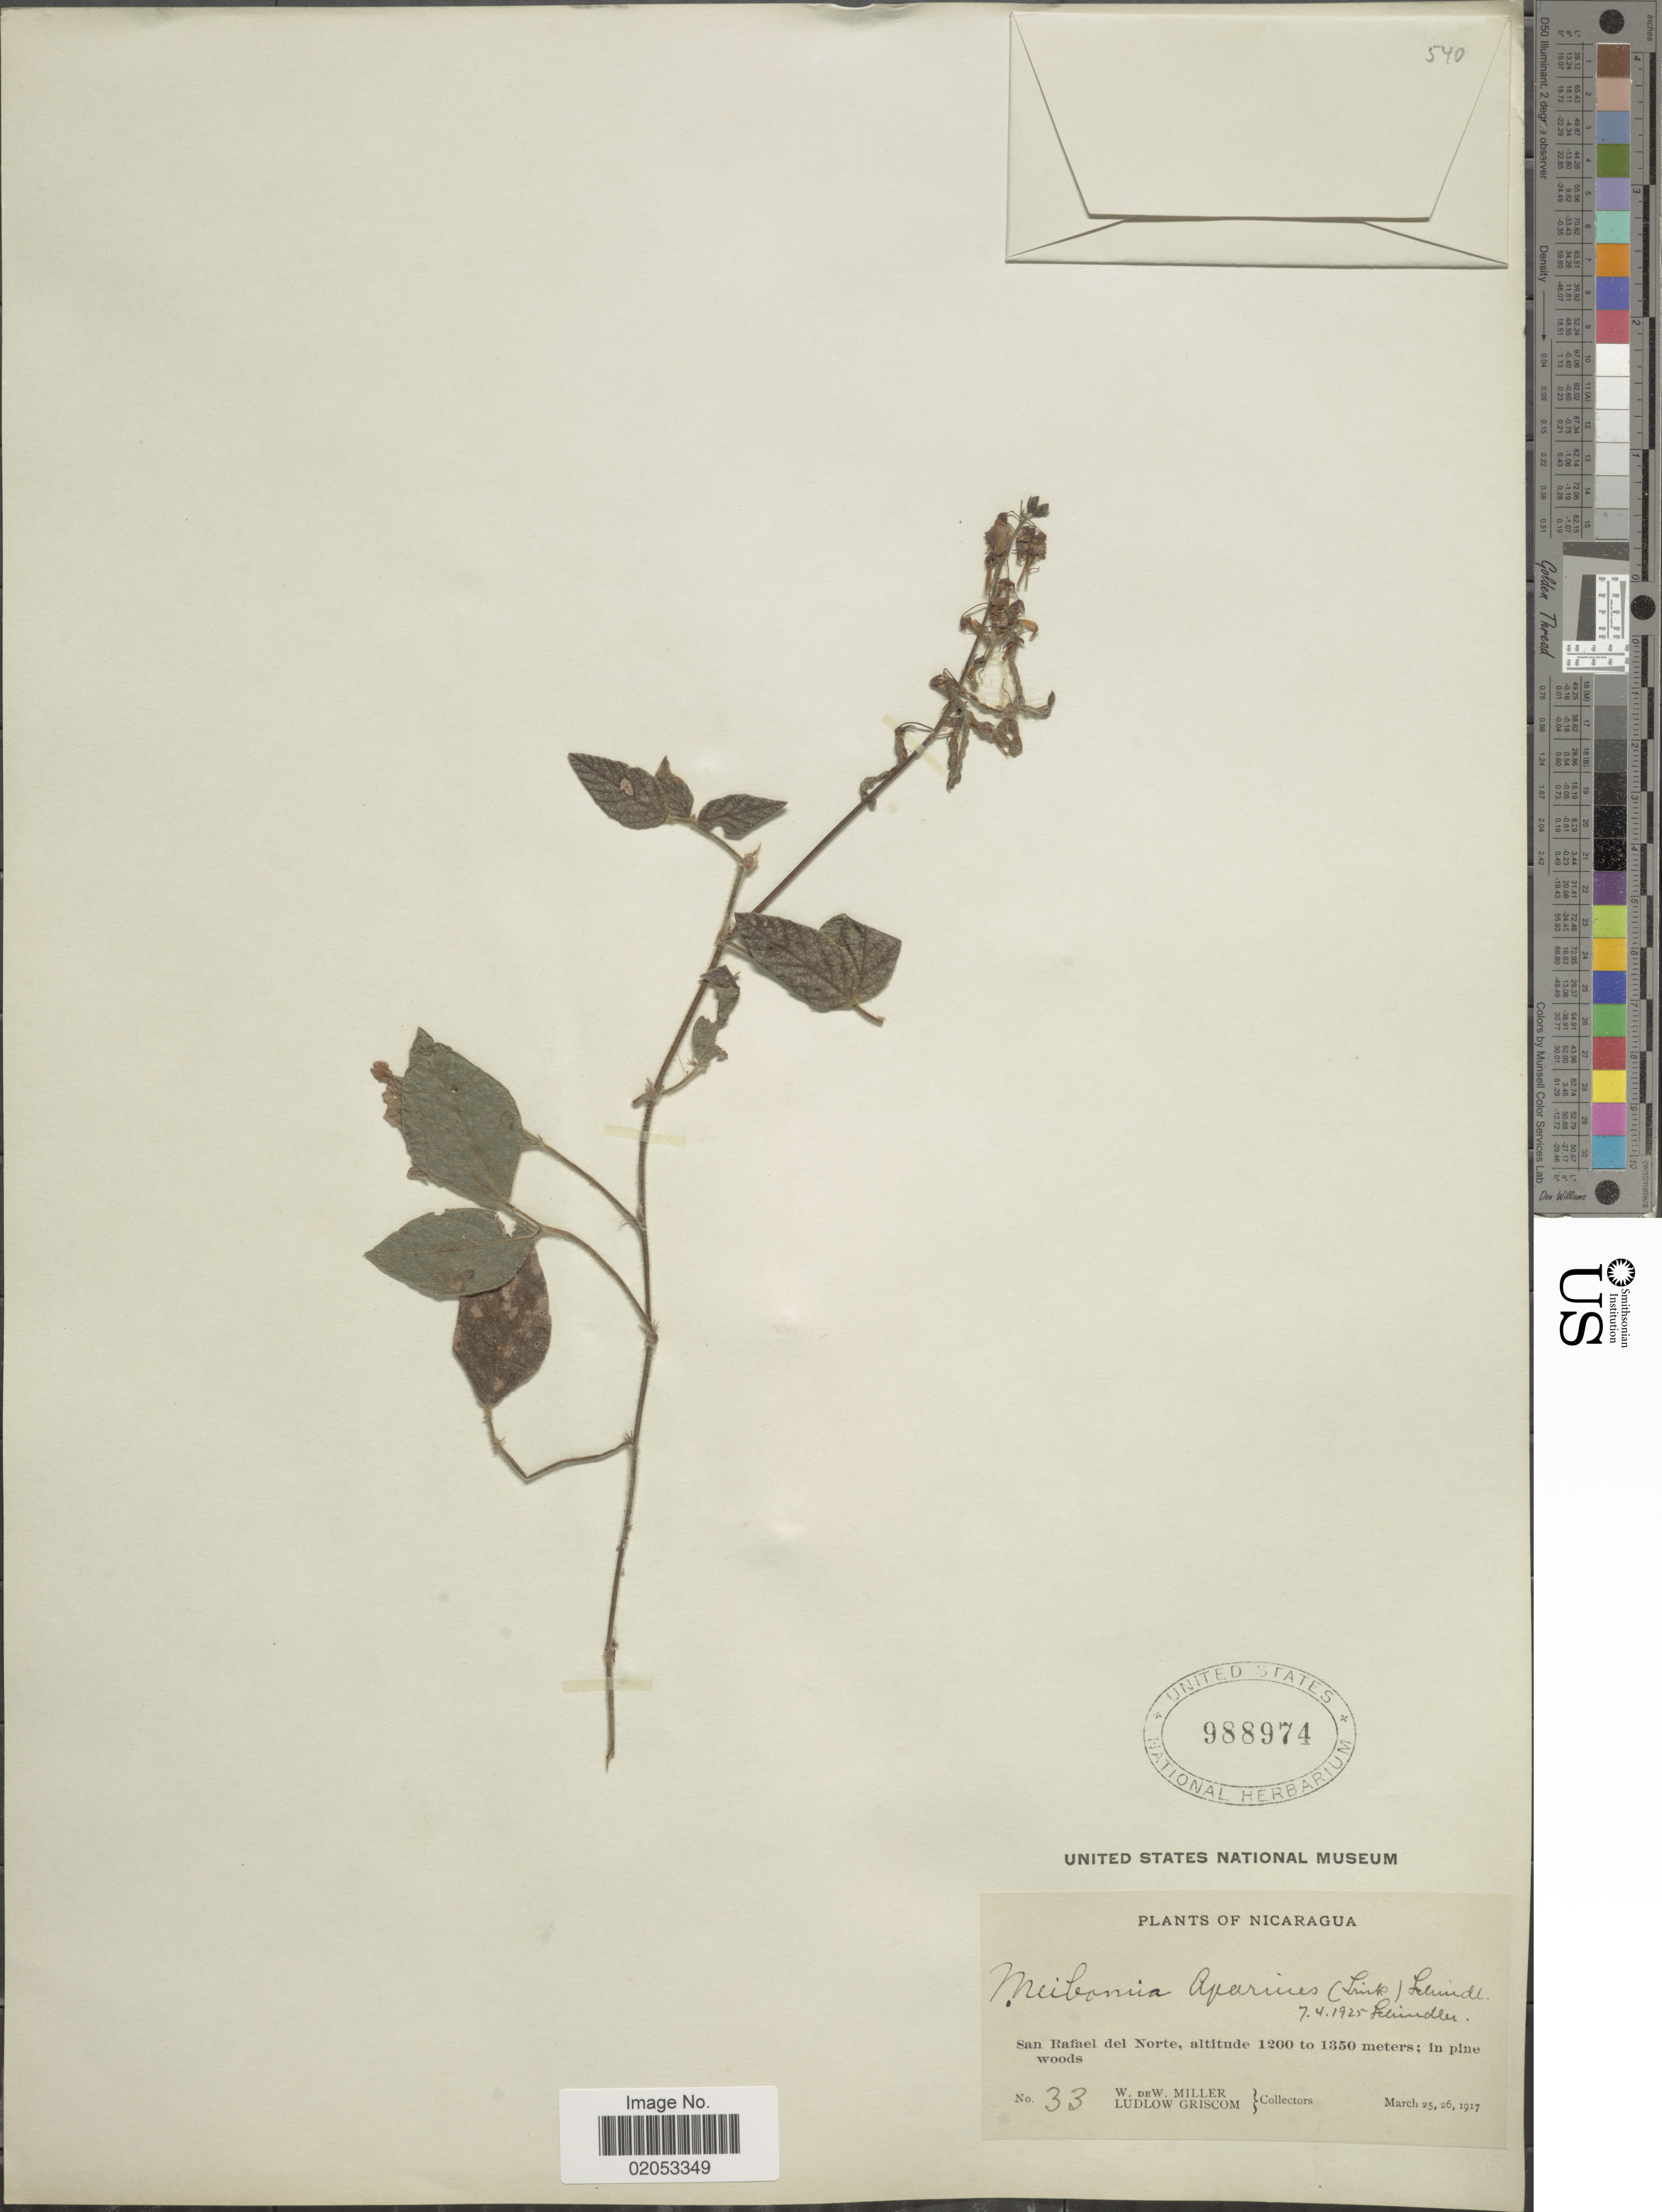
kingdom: Plantae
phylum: Tracheophyta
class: Magnoliopsida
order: Fabales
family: Fabaceae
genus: Desmodium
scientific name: Desmodium aparines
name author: (Link) DC.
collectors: W. Miller & L. Griscom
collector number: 33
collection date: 1917-03-25/1917-03-26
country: Nicaragua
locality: San Rafael del Norte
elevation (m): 1200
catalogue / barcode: US 988974